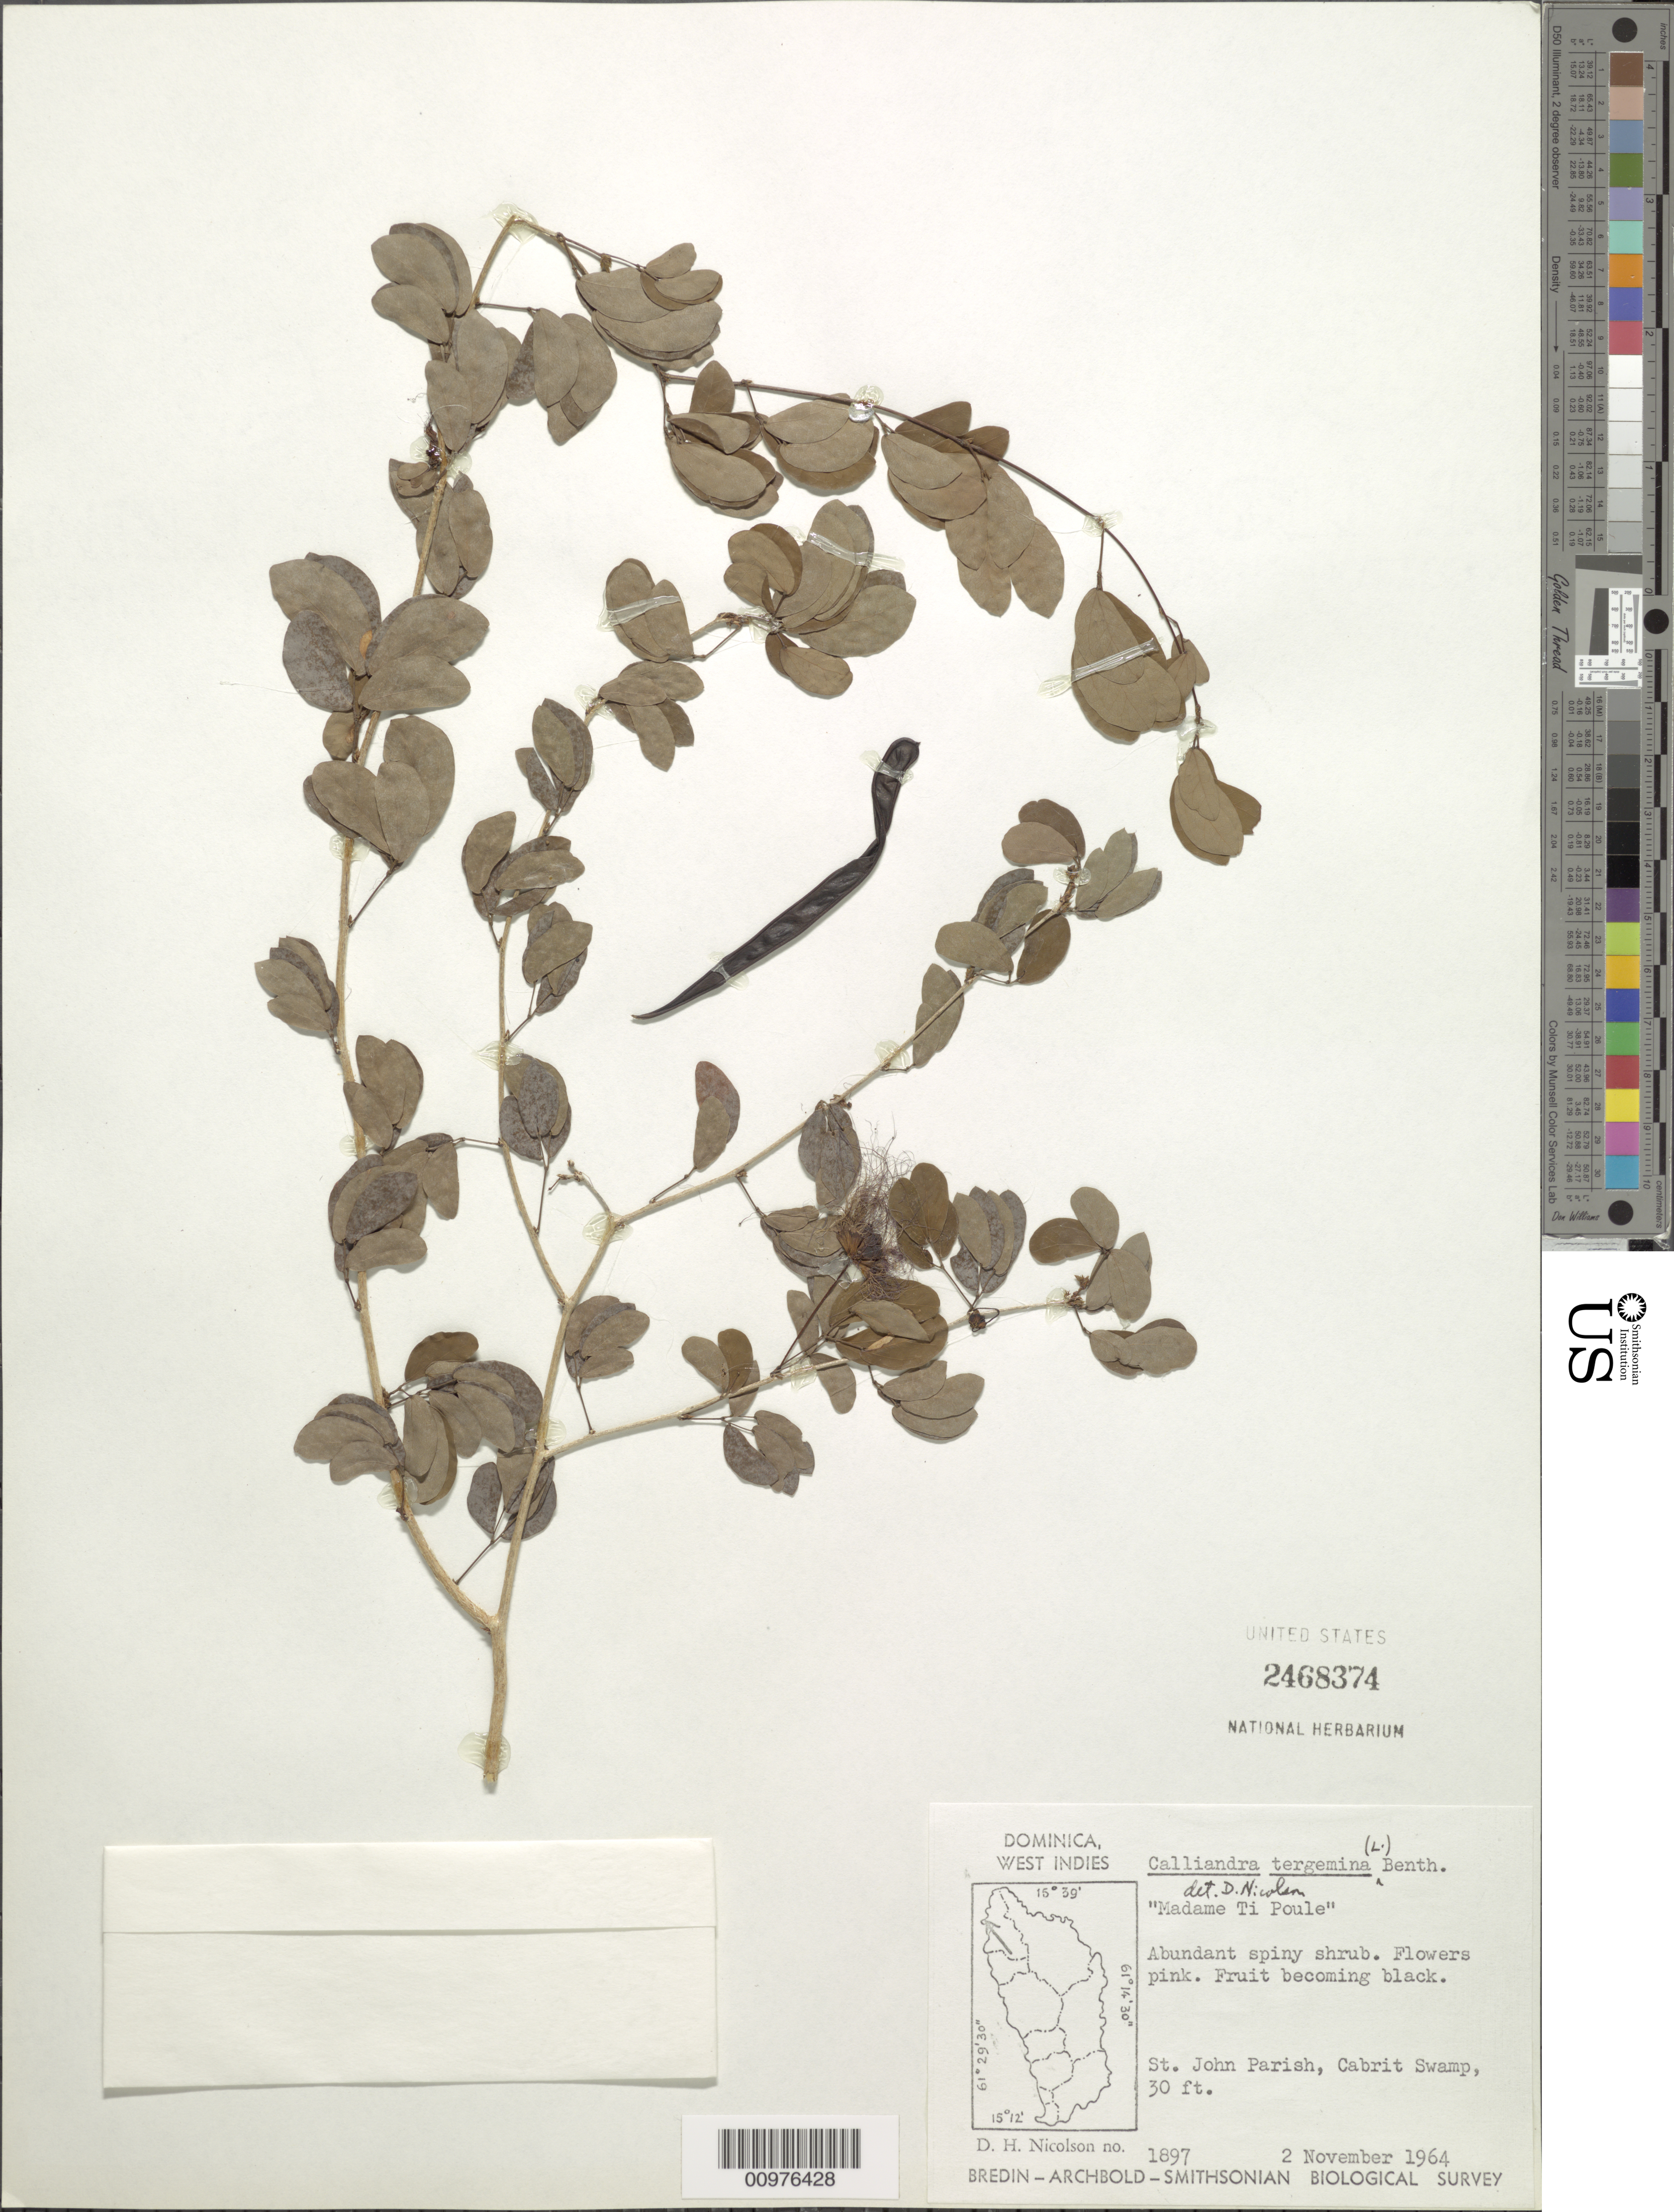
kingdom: Plantae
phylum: Tracheophyta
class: Magnoliopsida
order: Fabales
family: Fabaceae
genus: Calliandra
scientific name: Calliandra tergemina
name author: (L.) Benth.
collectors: D. H. Nicolson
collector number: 1897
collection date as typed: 02 Nov 1964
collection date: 1964-11-02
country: Dominica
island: Dominica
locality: St. John Parish, Cabrit Swamp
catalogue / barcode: US 2468374